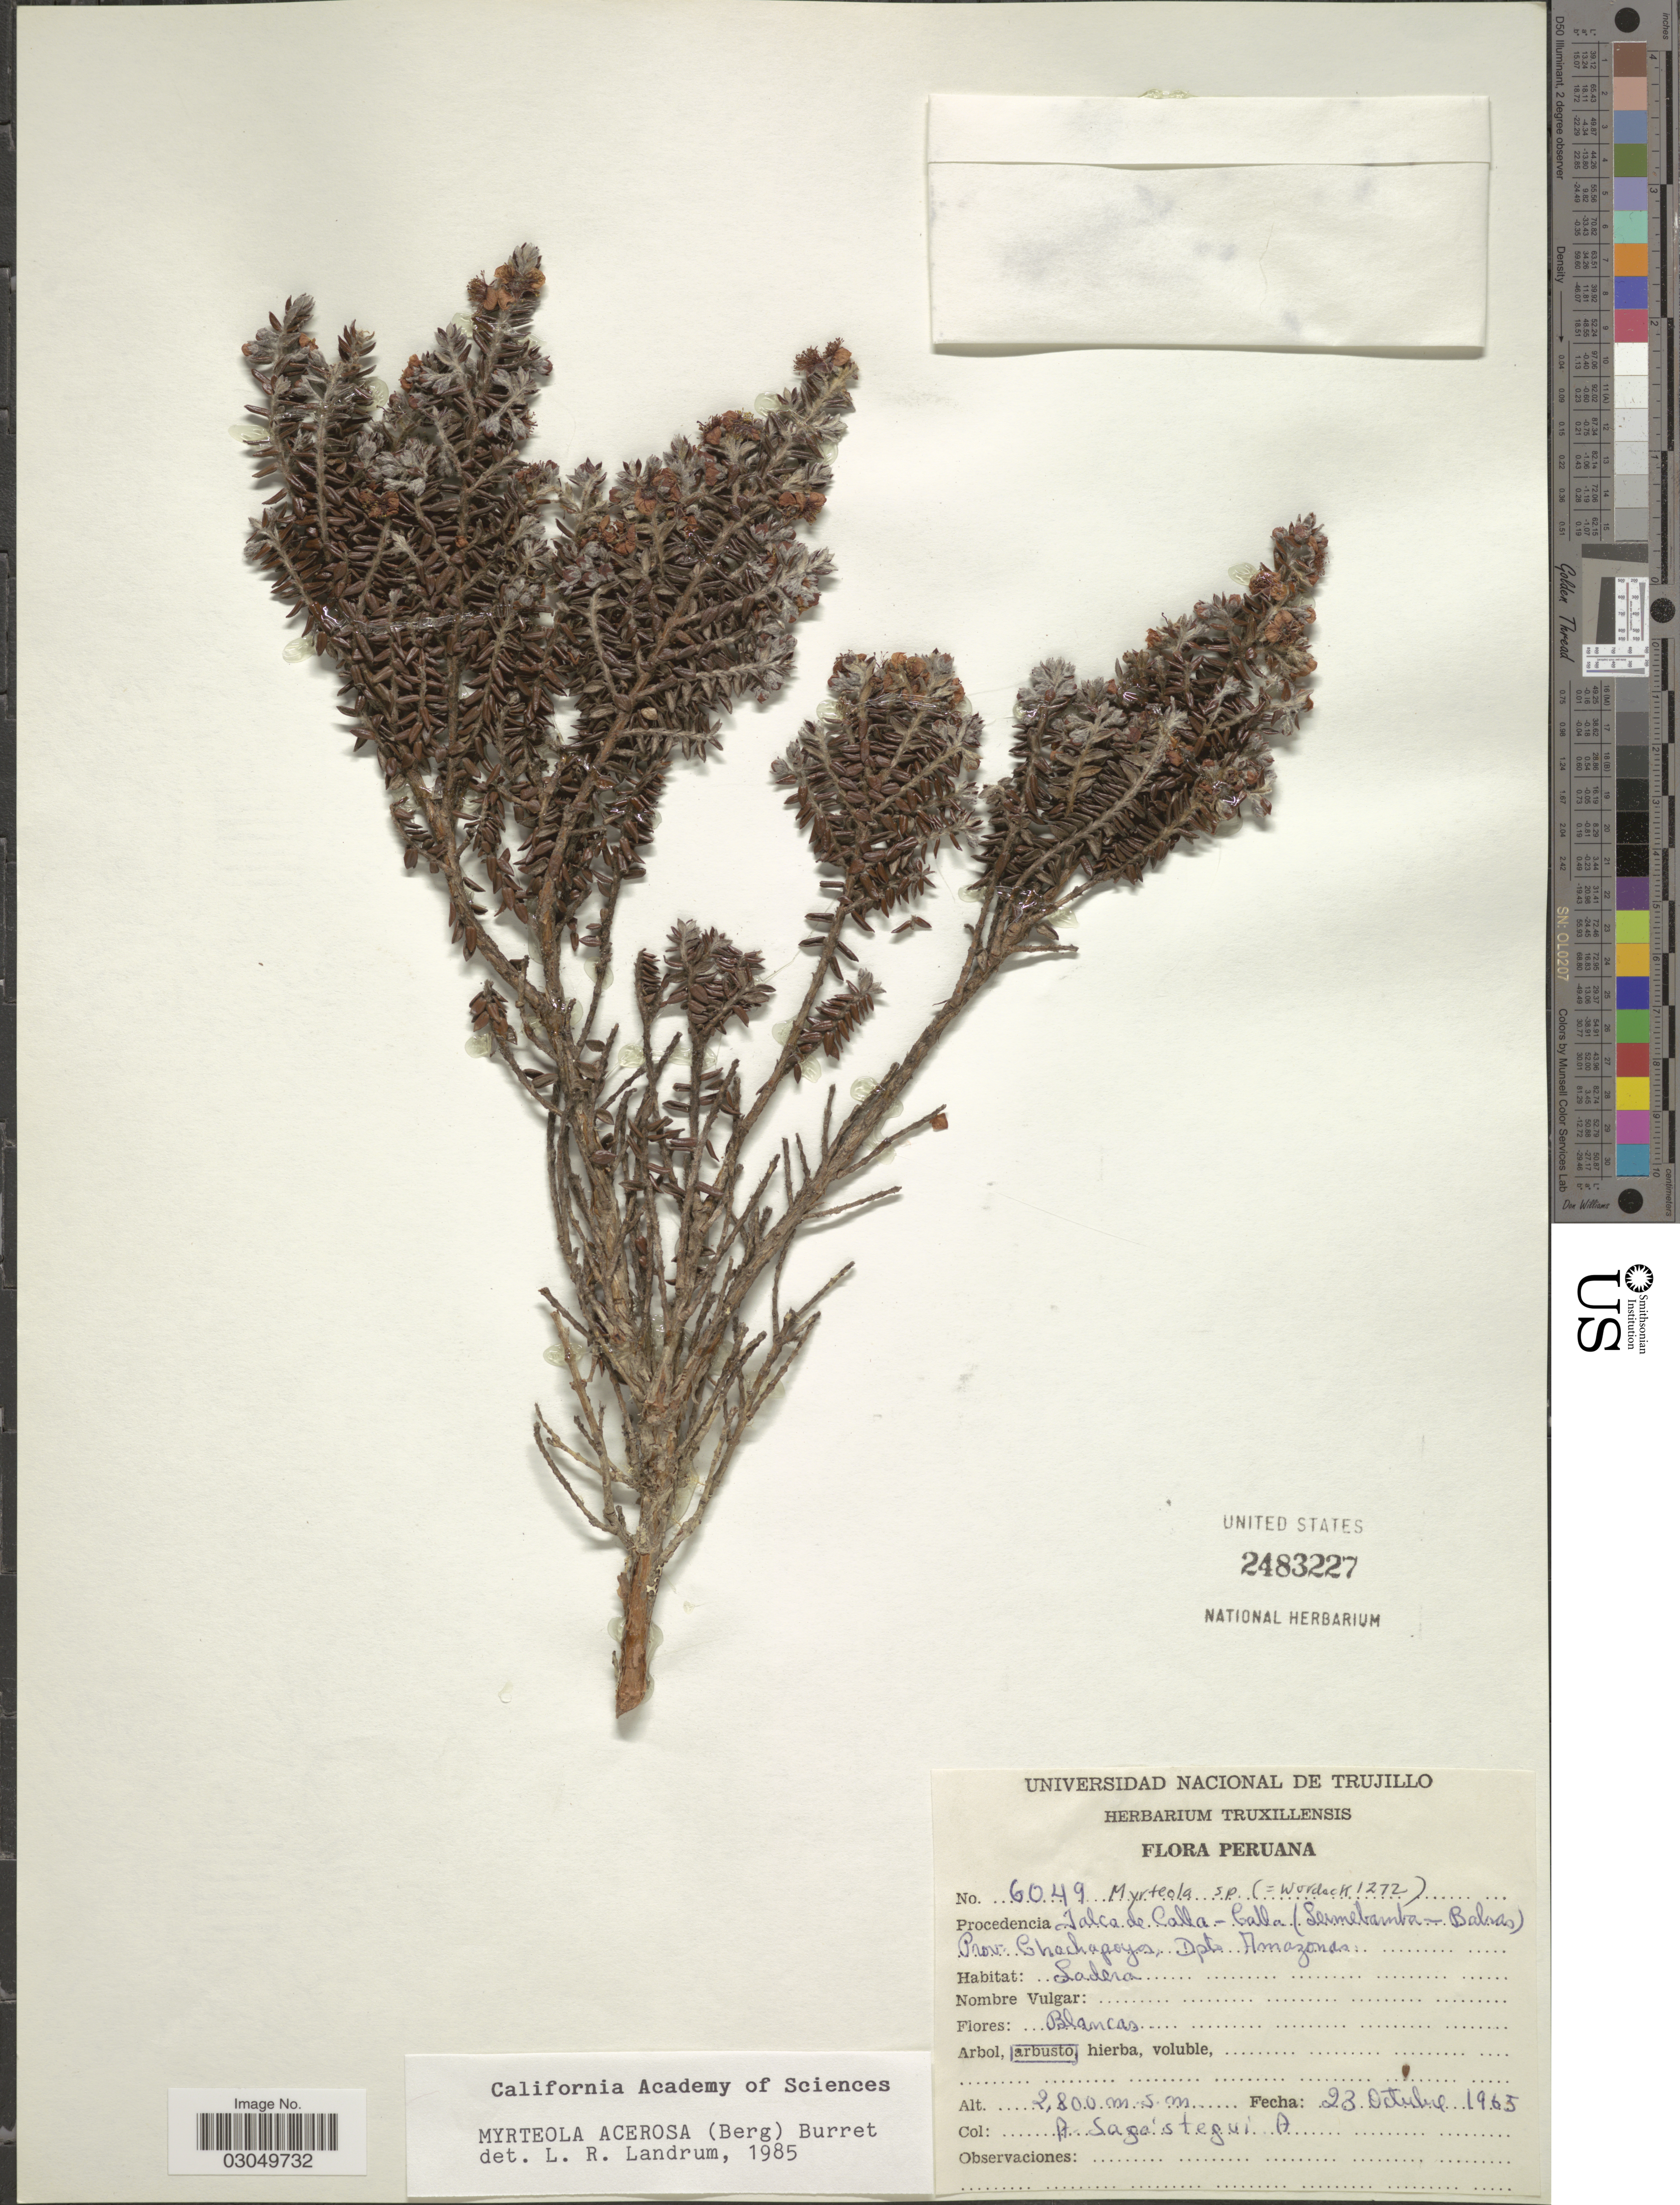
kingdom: Plantae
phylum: Tracheophyta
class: Magnoliopsida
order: Myrtales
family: Myrtaceae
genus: Myrteola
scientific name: Myrteola acerosa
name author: (O. Berg) Burret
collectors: A. Sagástegui A.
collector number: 6049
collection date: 1965-10-23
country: Peru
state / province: Amazonas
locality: Procedencia Jalca de Calla-Calla (Leimebamba-Balsas) Prov. Chachapoyas. Dpto. Amazonas.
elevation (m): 2800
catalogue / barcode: US 2483227